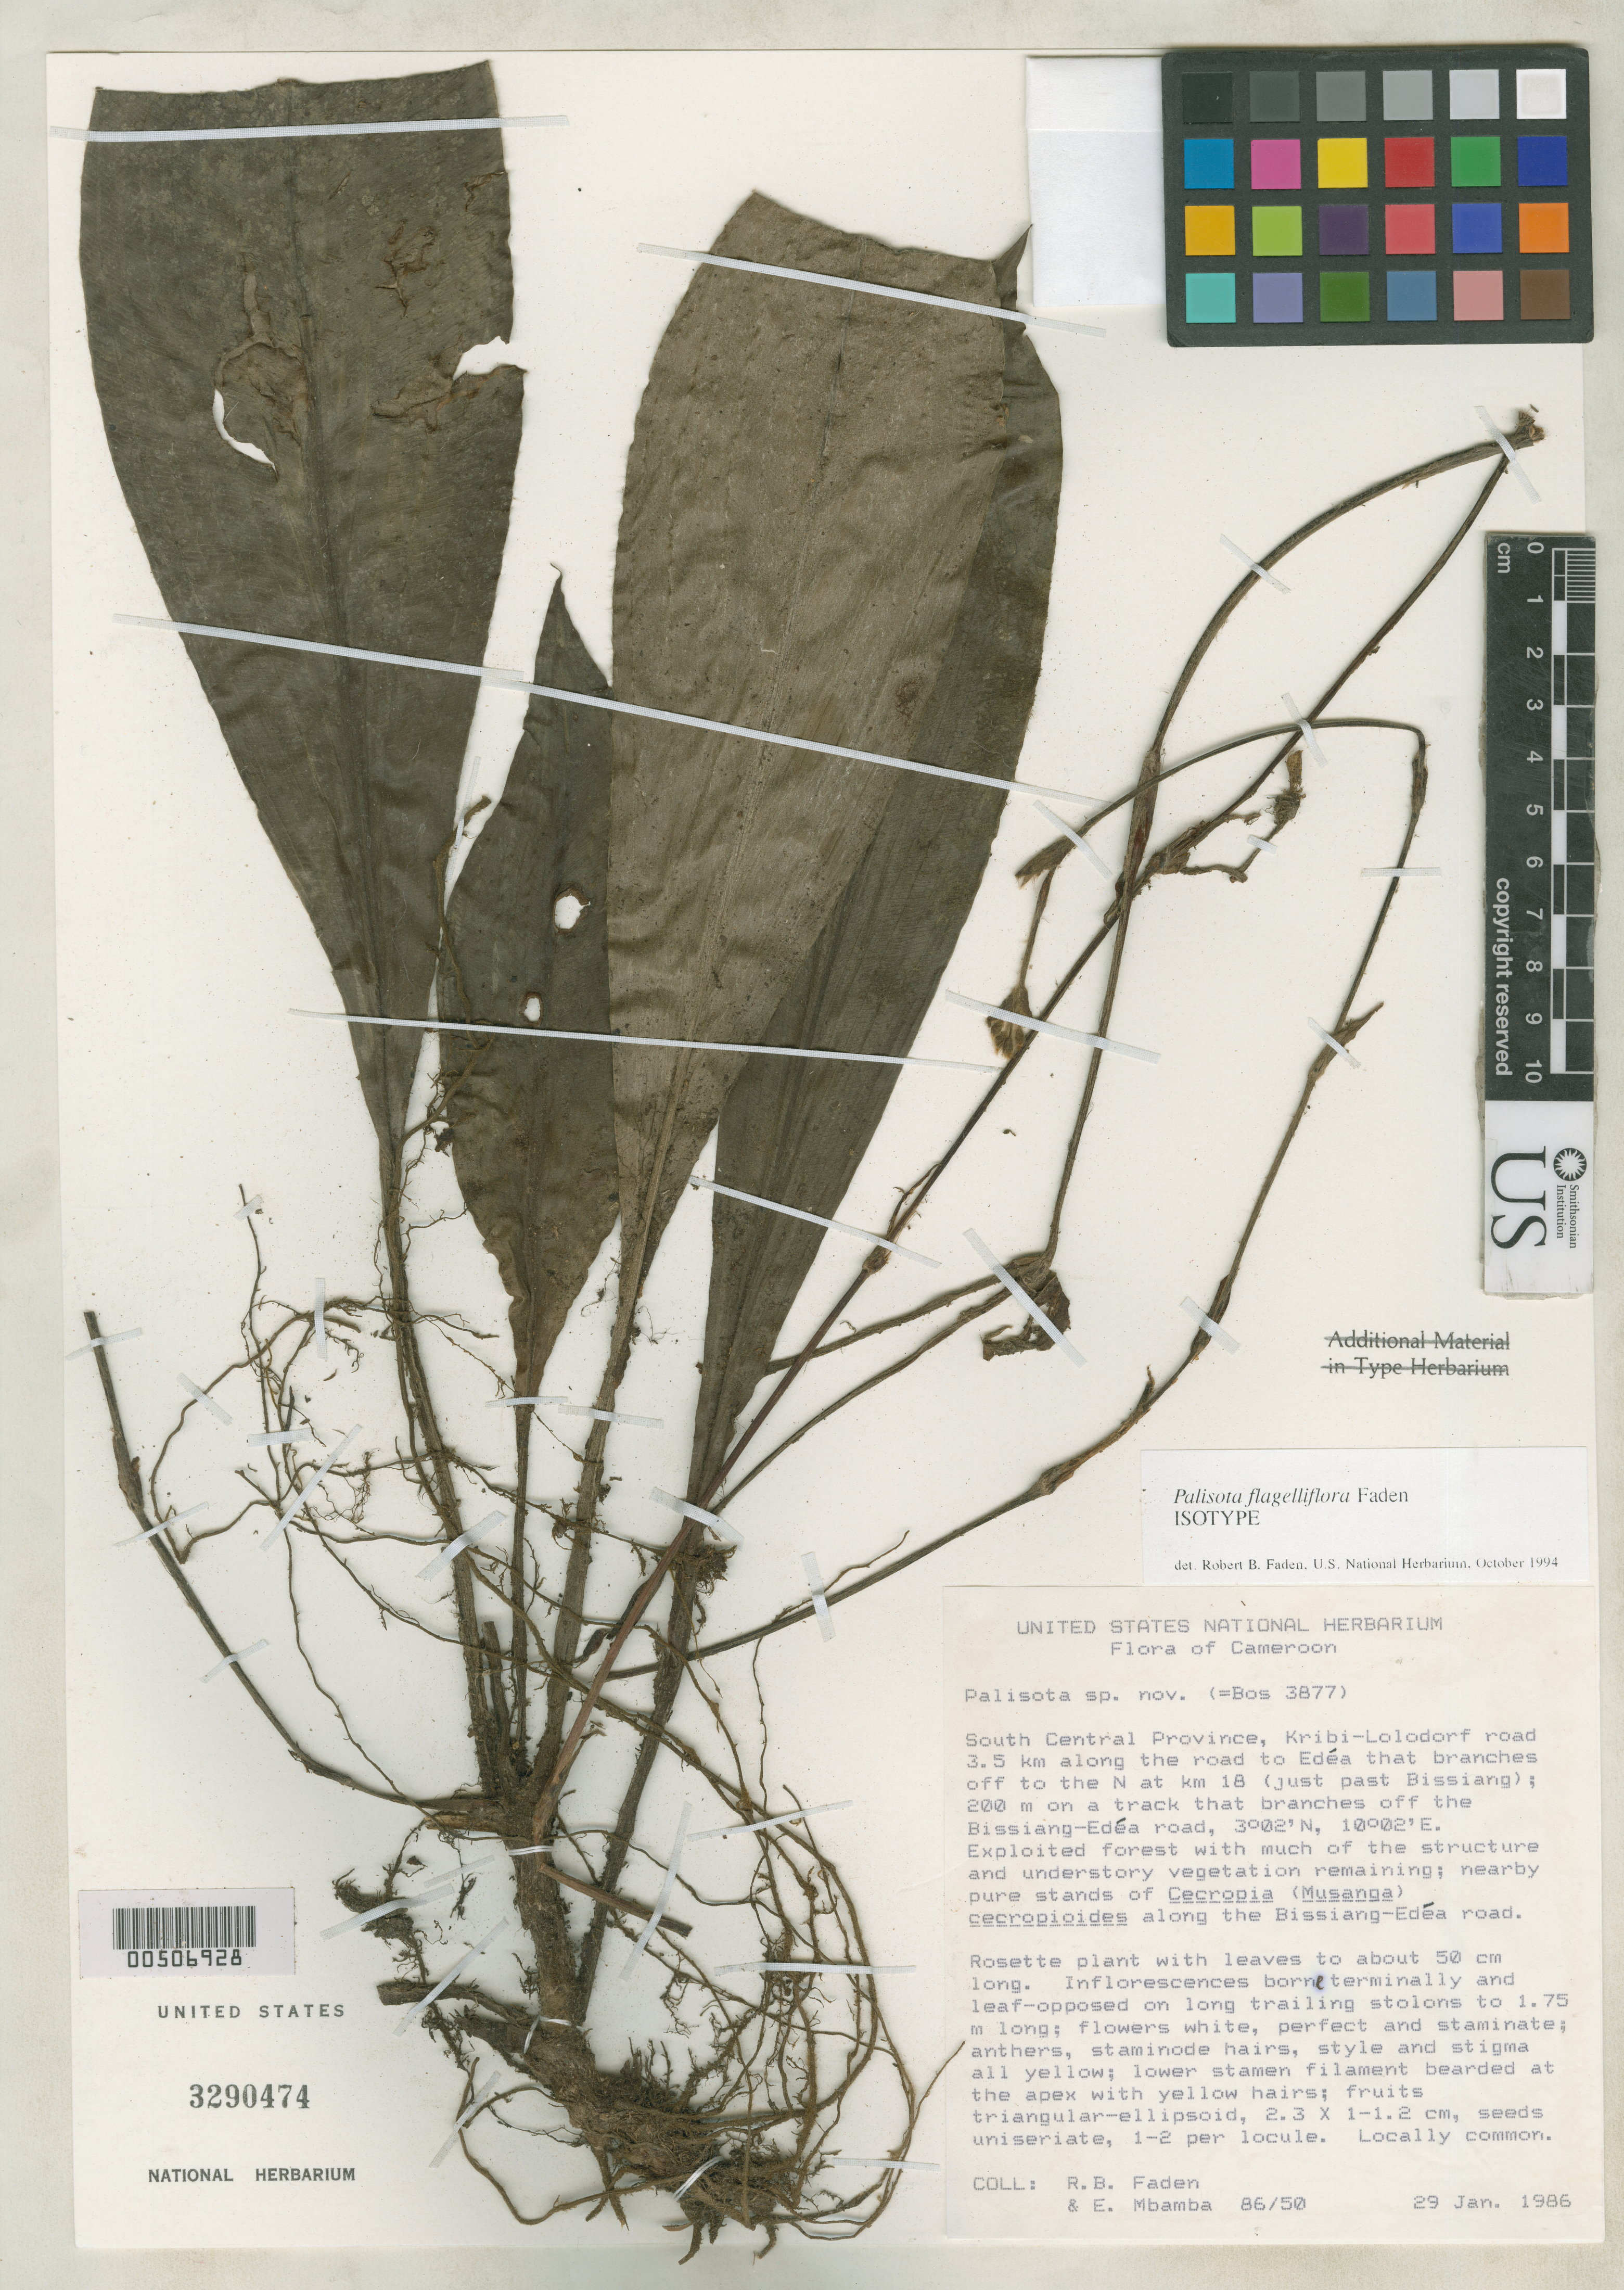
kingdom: Plantae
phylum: Tracheophyta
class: Liliopsida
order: Commelinales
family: Commelinaceae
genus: Palisota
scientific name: Palisota flagelliflora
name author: Faden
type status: Isotype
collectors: R. B. Faden & E. Mbamba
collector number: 86/50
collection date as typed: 29 Jan 1986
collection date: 1986-01-29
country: Cameroon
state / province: Sud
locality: Kribi-Lolodorf road 3.5 km along the road to Edea that branches off to the N at km 18 (just past Bissiang); 200 m on a track that branches off the Bissiang-Edea road.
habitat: Exploited forest.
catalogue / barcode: US 3290474